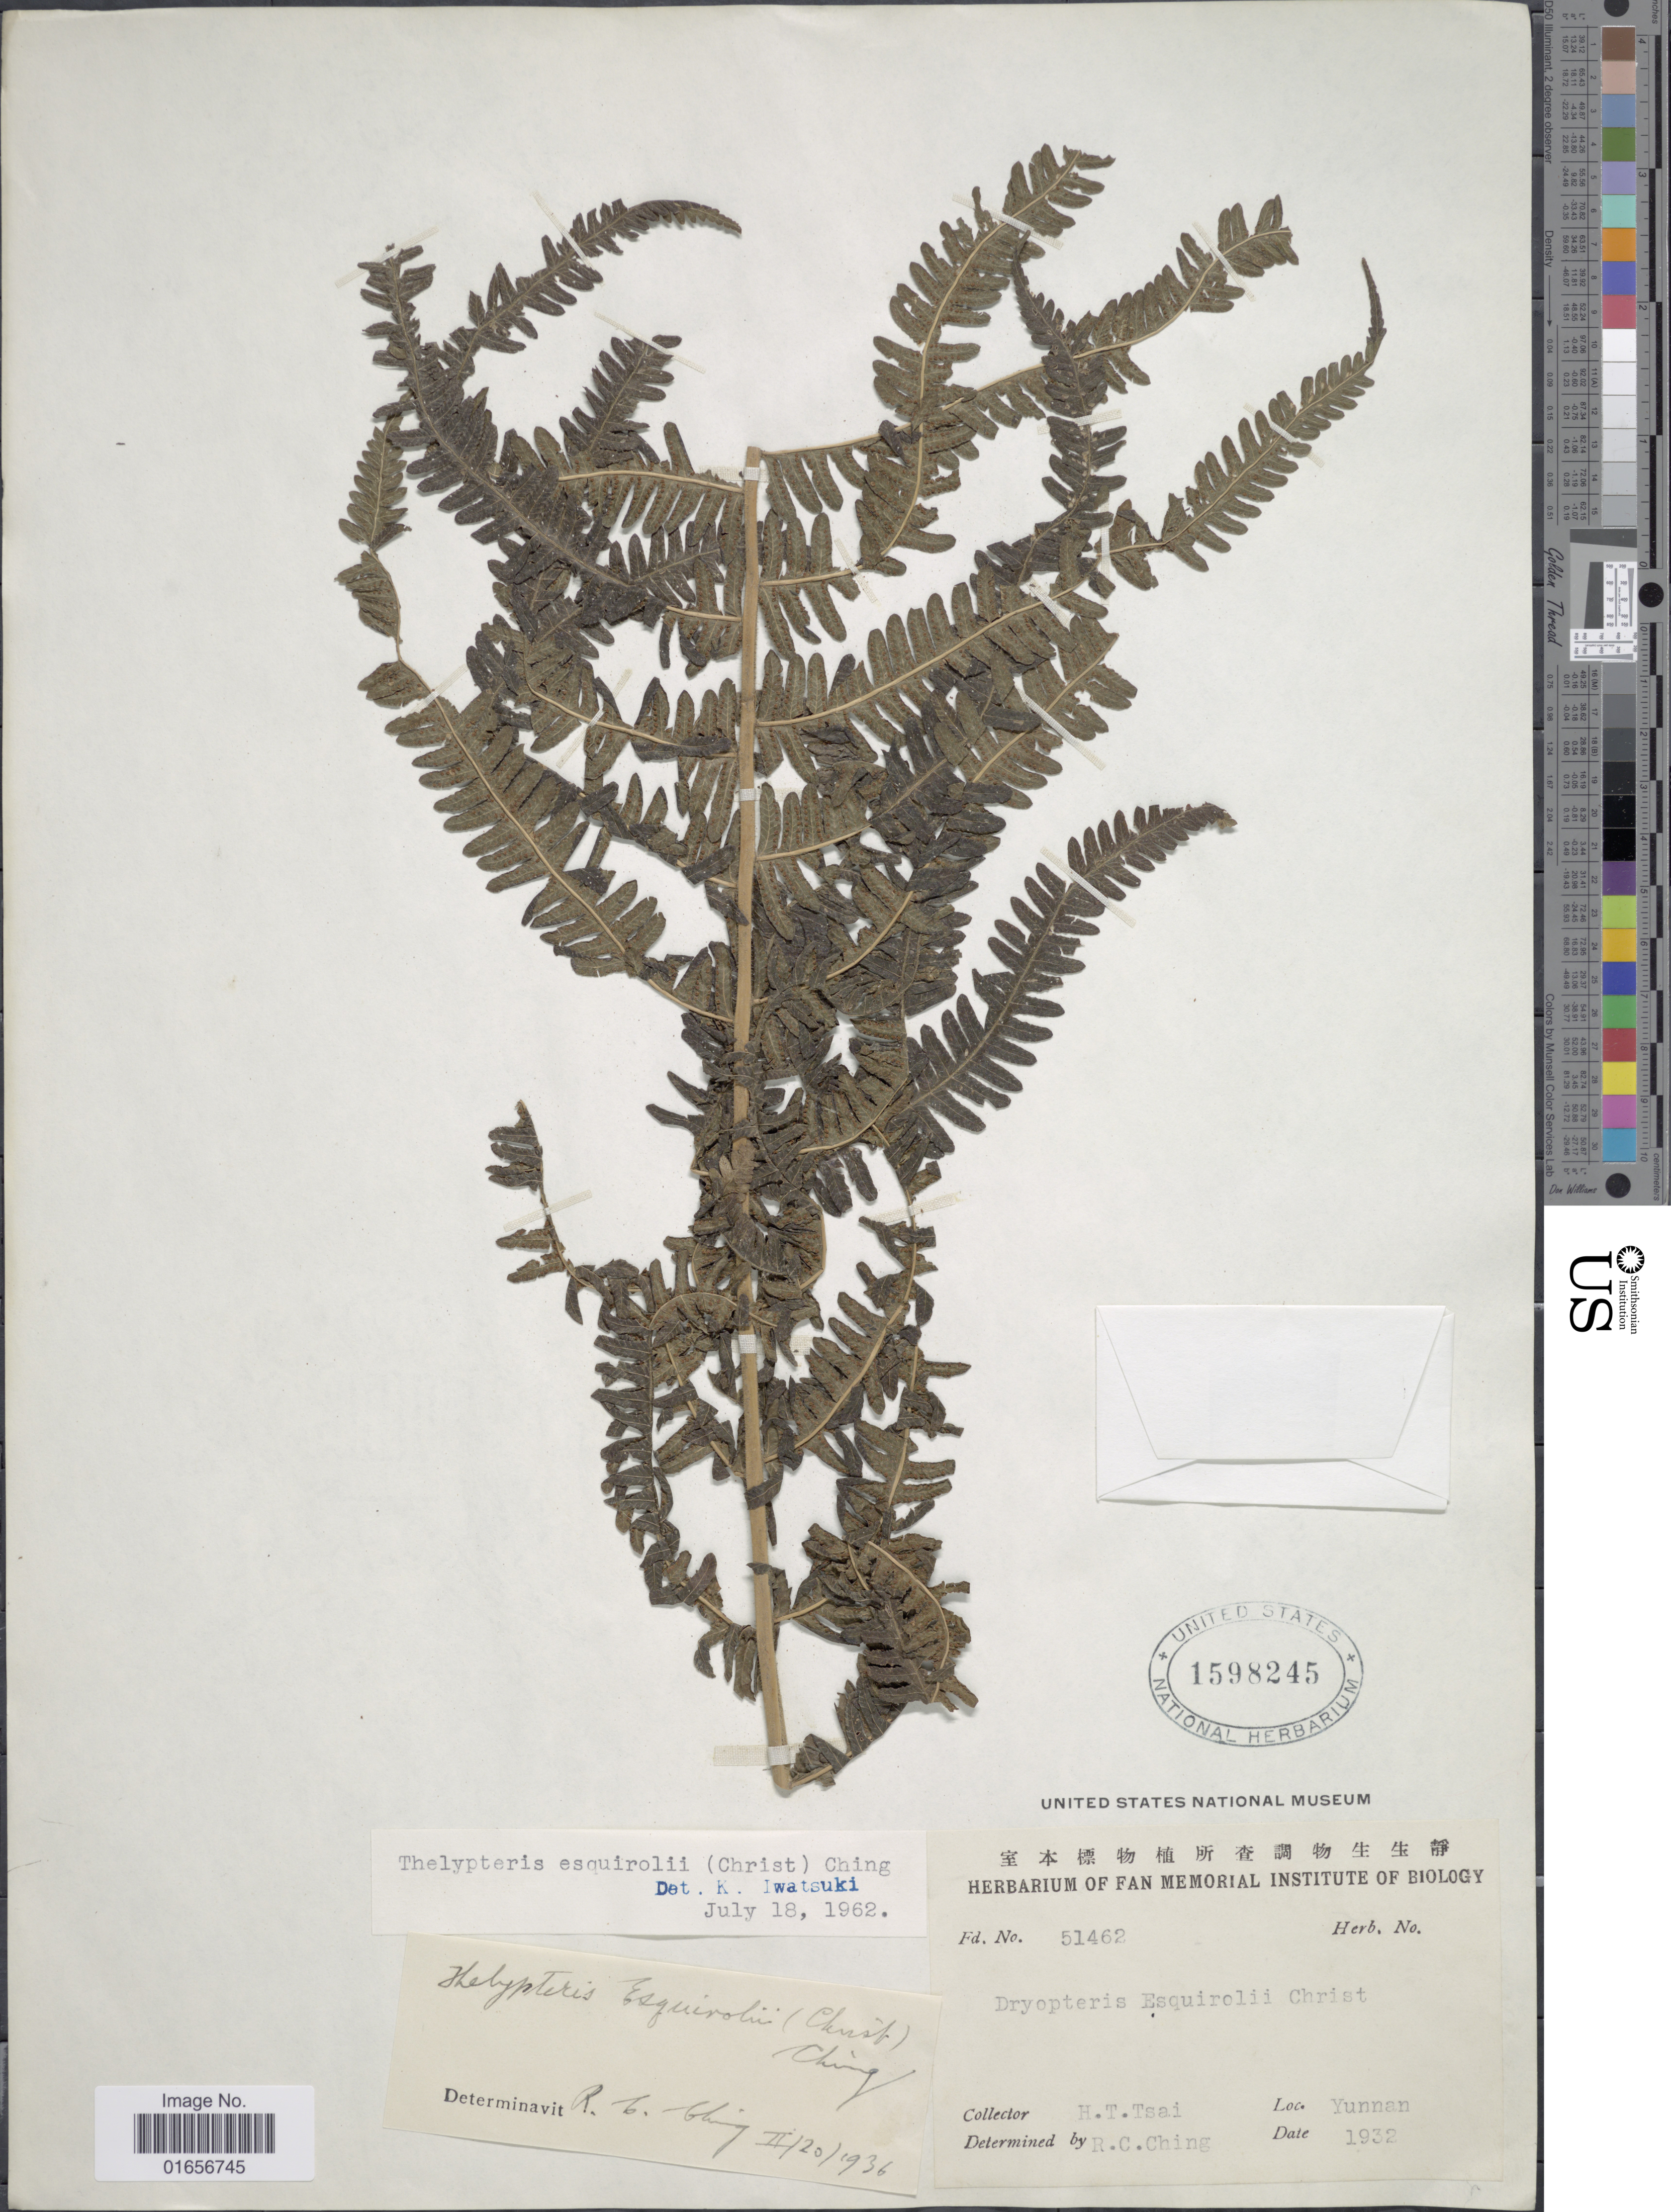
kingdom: Plantae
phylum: Tracheophyta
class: Polypodiopsida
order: Polypodiales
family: Thelypteridaceae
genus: Pseudocyclosorus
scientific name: Pseudocyclosorus esquirolii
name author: (Christ) Ching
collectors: H. Tsai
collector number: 51462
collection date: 1932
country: China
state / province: Yunnan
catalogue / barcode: US 1598245